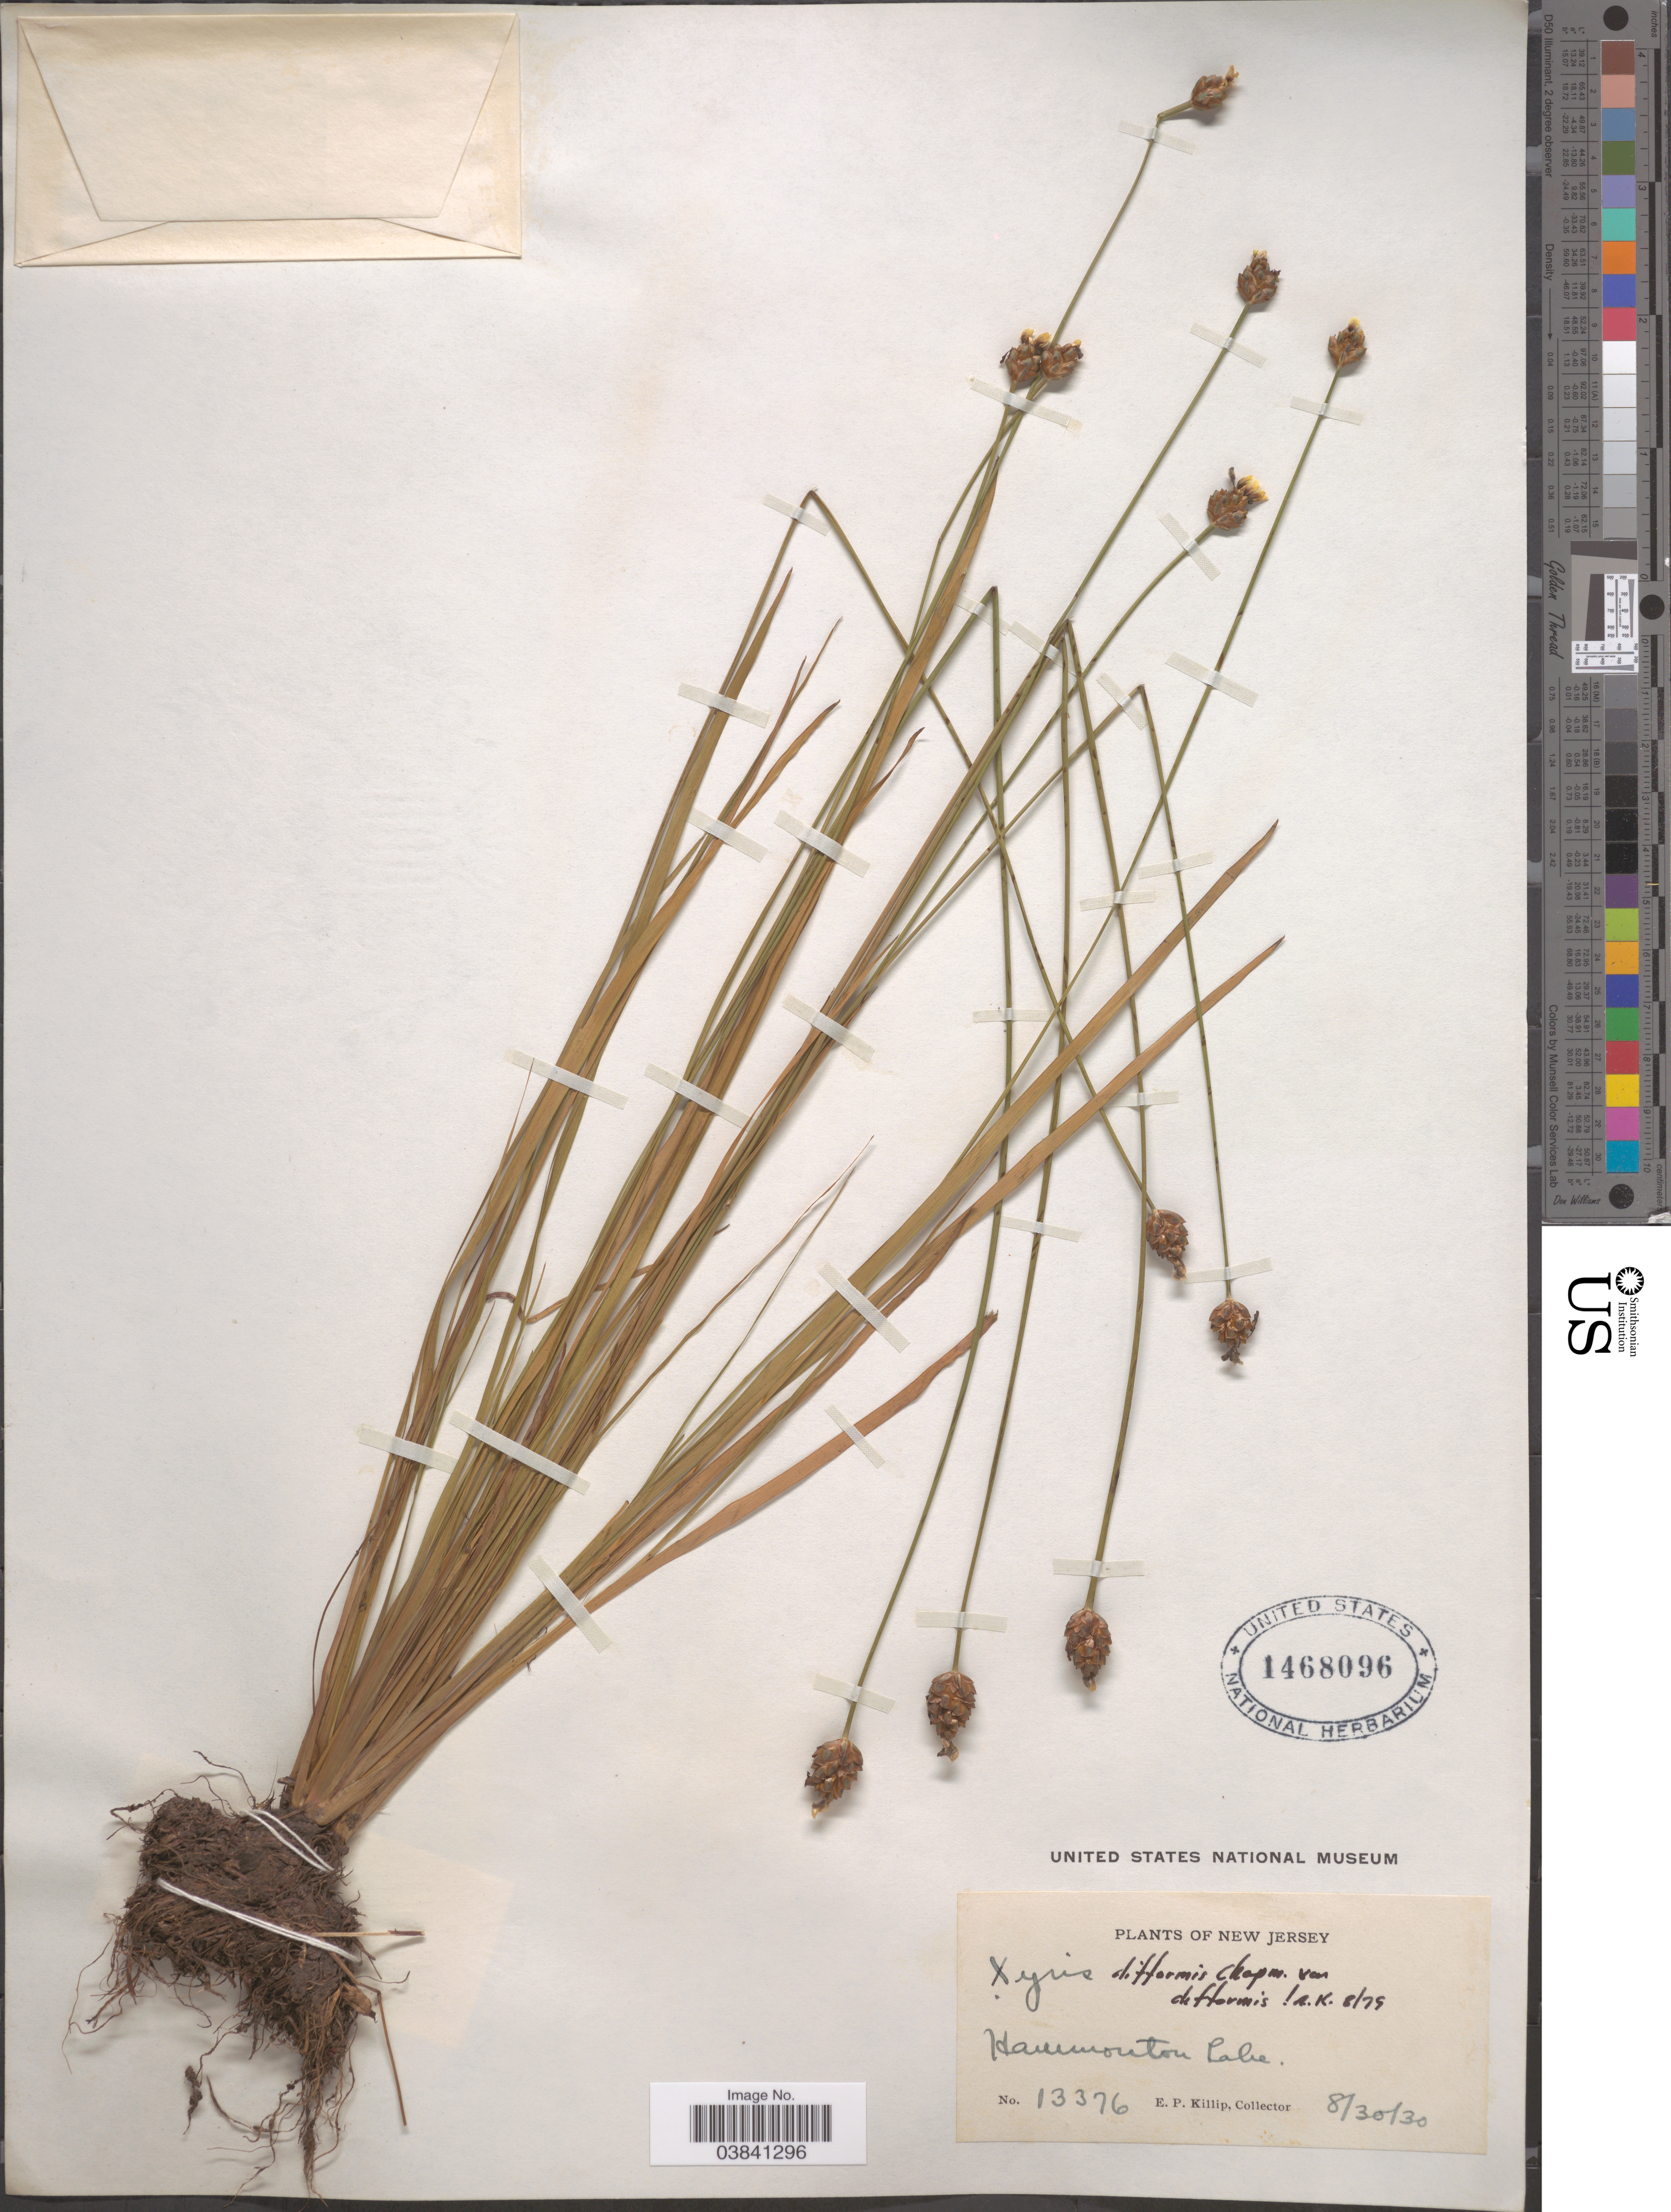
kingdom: Plantae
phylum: Tracheophyta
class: Liliopsida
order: Poales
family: Xyridaceae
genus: Xyris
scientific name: Xyris difformis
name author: Chapm.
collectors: E. P. Killip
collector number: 13376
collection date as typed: Transcribed d/m/y: 30/8/30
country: United States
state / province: New Jersey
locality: Hammonton Lake.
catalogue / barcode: US 1468096